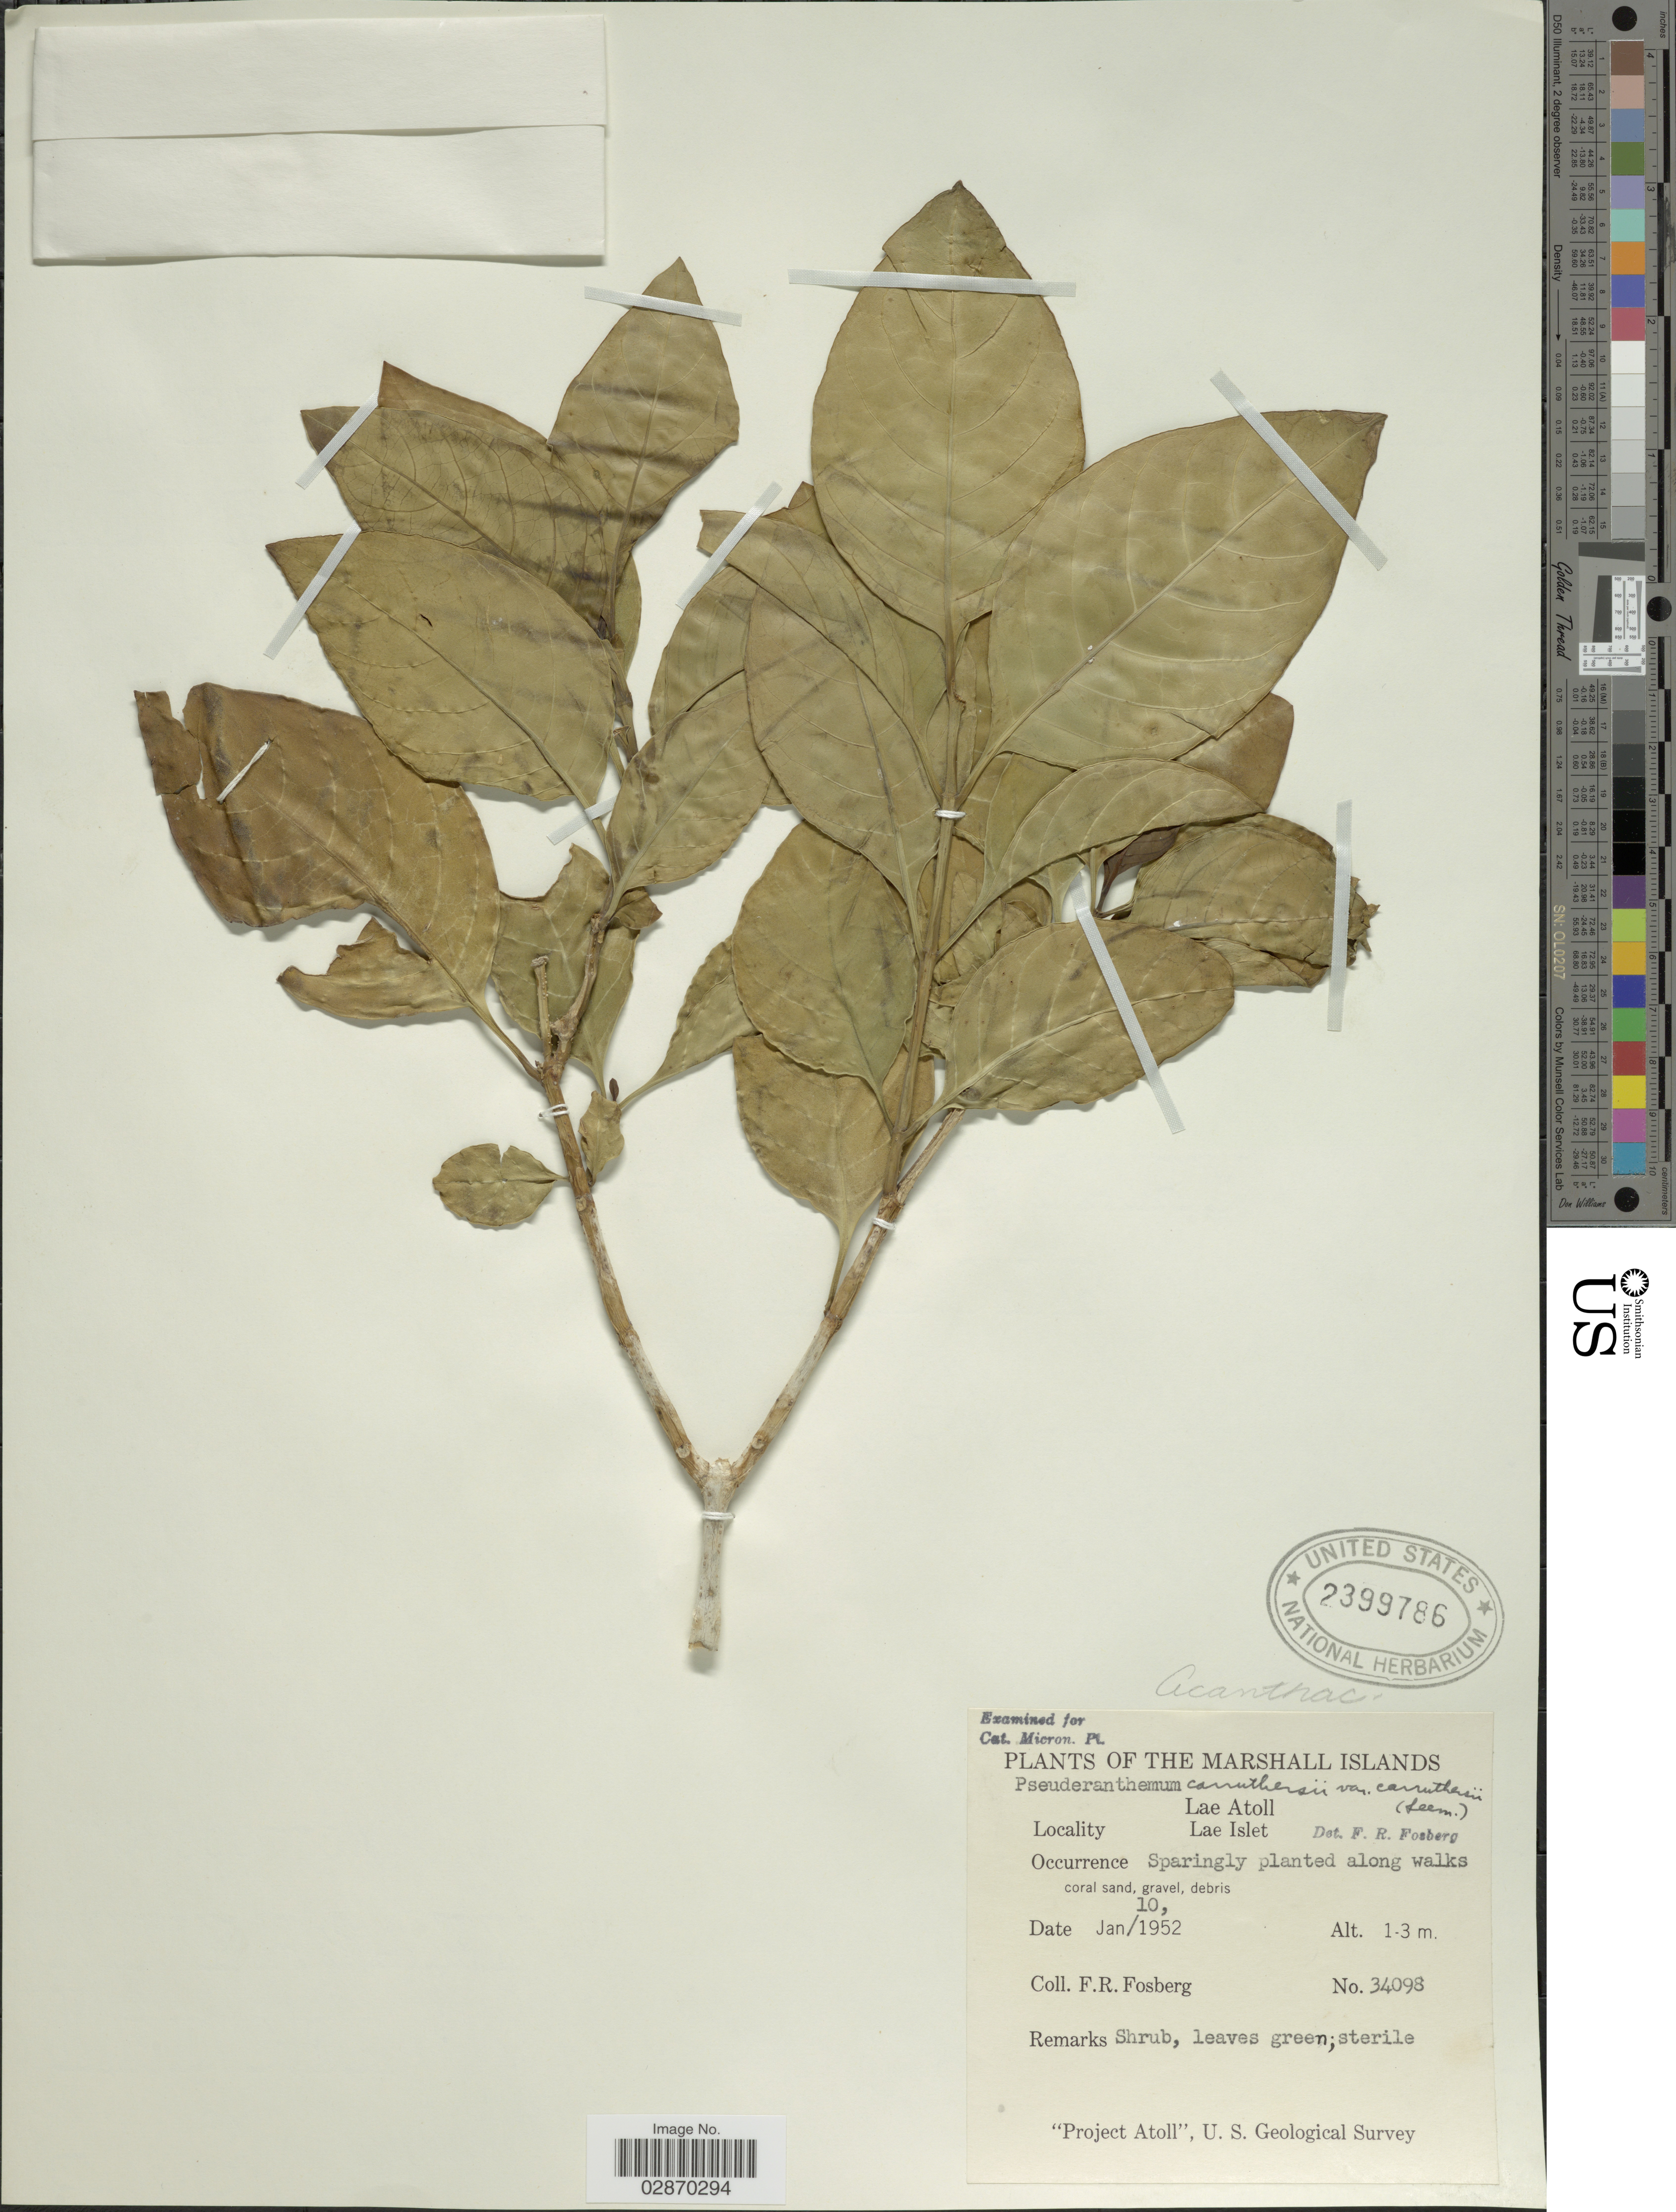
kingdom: Plantae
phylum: Tracheophyta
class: Magnoliopsida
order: Lamiales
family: Acanthaceae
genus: Pseuderanthemum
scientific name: Pseuderanthemum carruthersii var. carruthersii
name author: (Seem.) Guillaumin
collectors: F. R. Fosberg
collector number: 34098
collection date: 1952-01-10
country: Marshall Islands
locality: Lae Atoll. Lae Islet. Sparingly planted along walks.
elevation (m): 1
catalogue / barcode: US 2399786